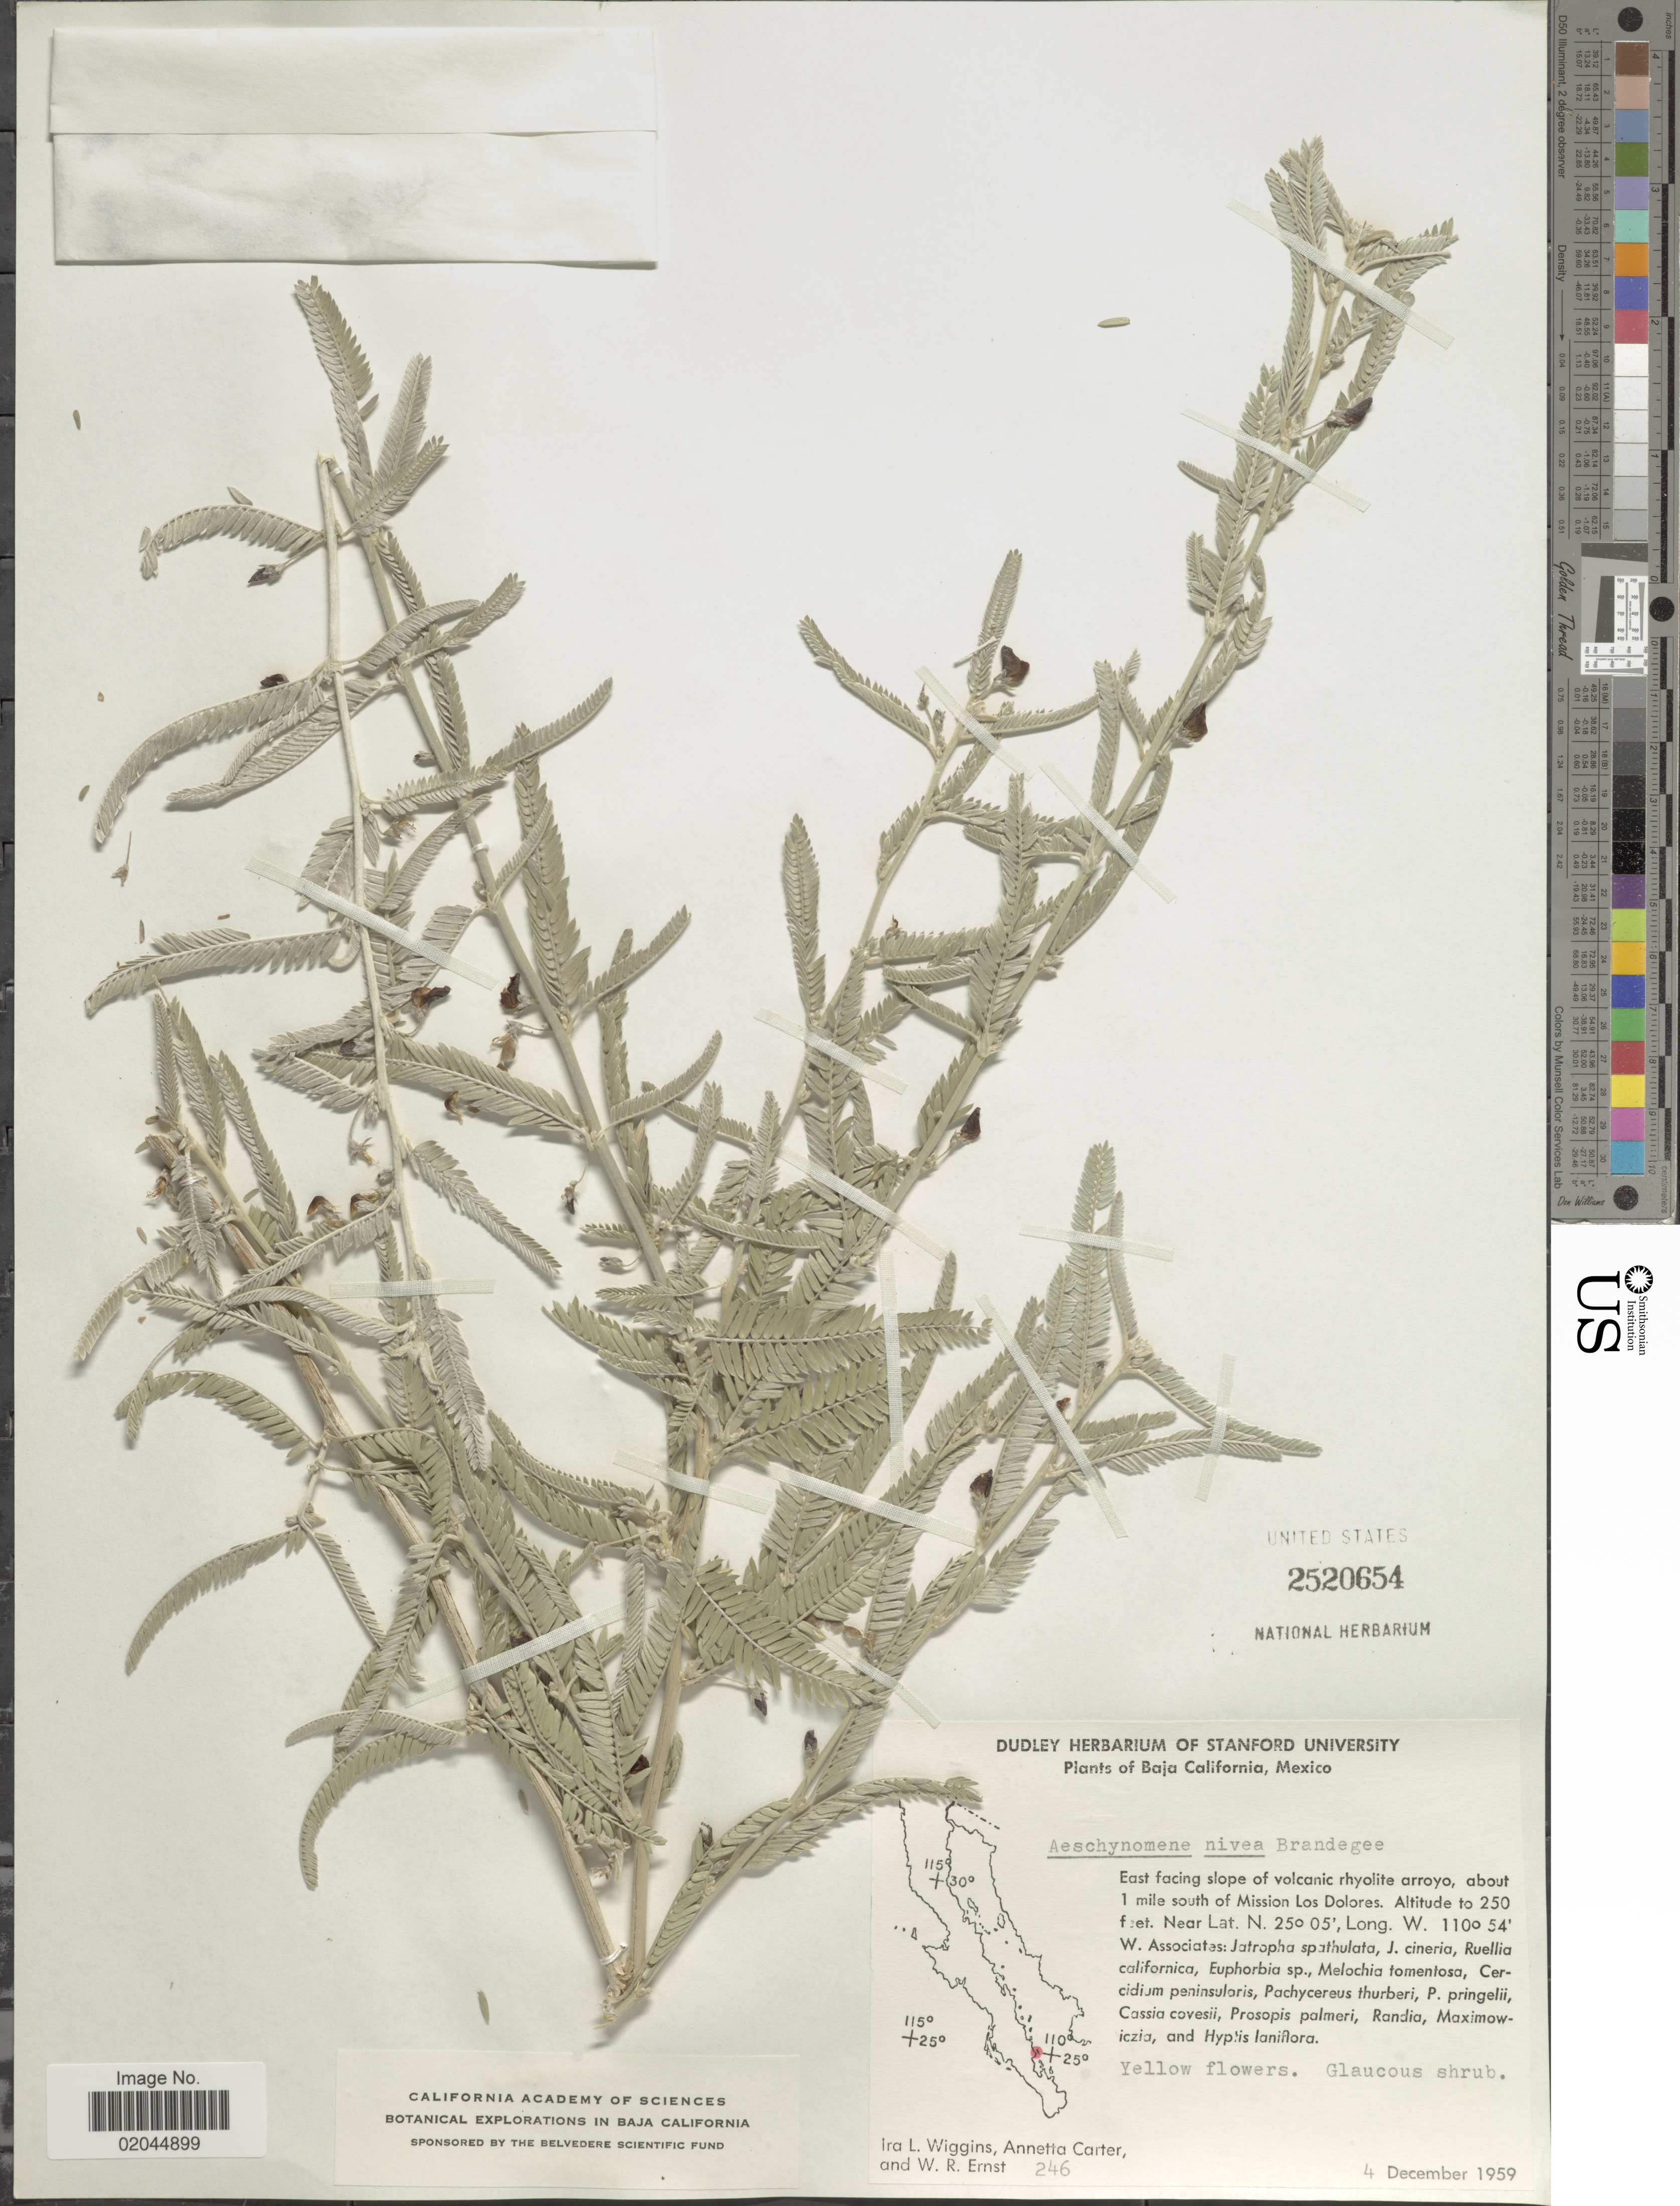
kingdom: Plantae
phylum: Tracheophyta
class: Magnoliopsida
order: Fabales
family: Fabaceae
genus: Aeschynomene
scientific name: Aeschynomene nivea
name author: Brandegee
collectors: I. L. Wiggins, A. Carter & W. R. Ernst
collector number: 246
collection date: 1959-12-04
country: Mexico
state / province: Baja California Sur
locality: East facing slope of volcanoc rhyolite arroyo, about 1 mile south of Mission Los Dolores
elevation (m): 76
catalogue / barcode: US 2520654